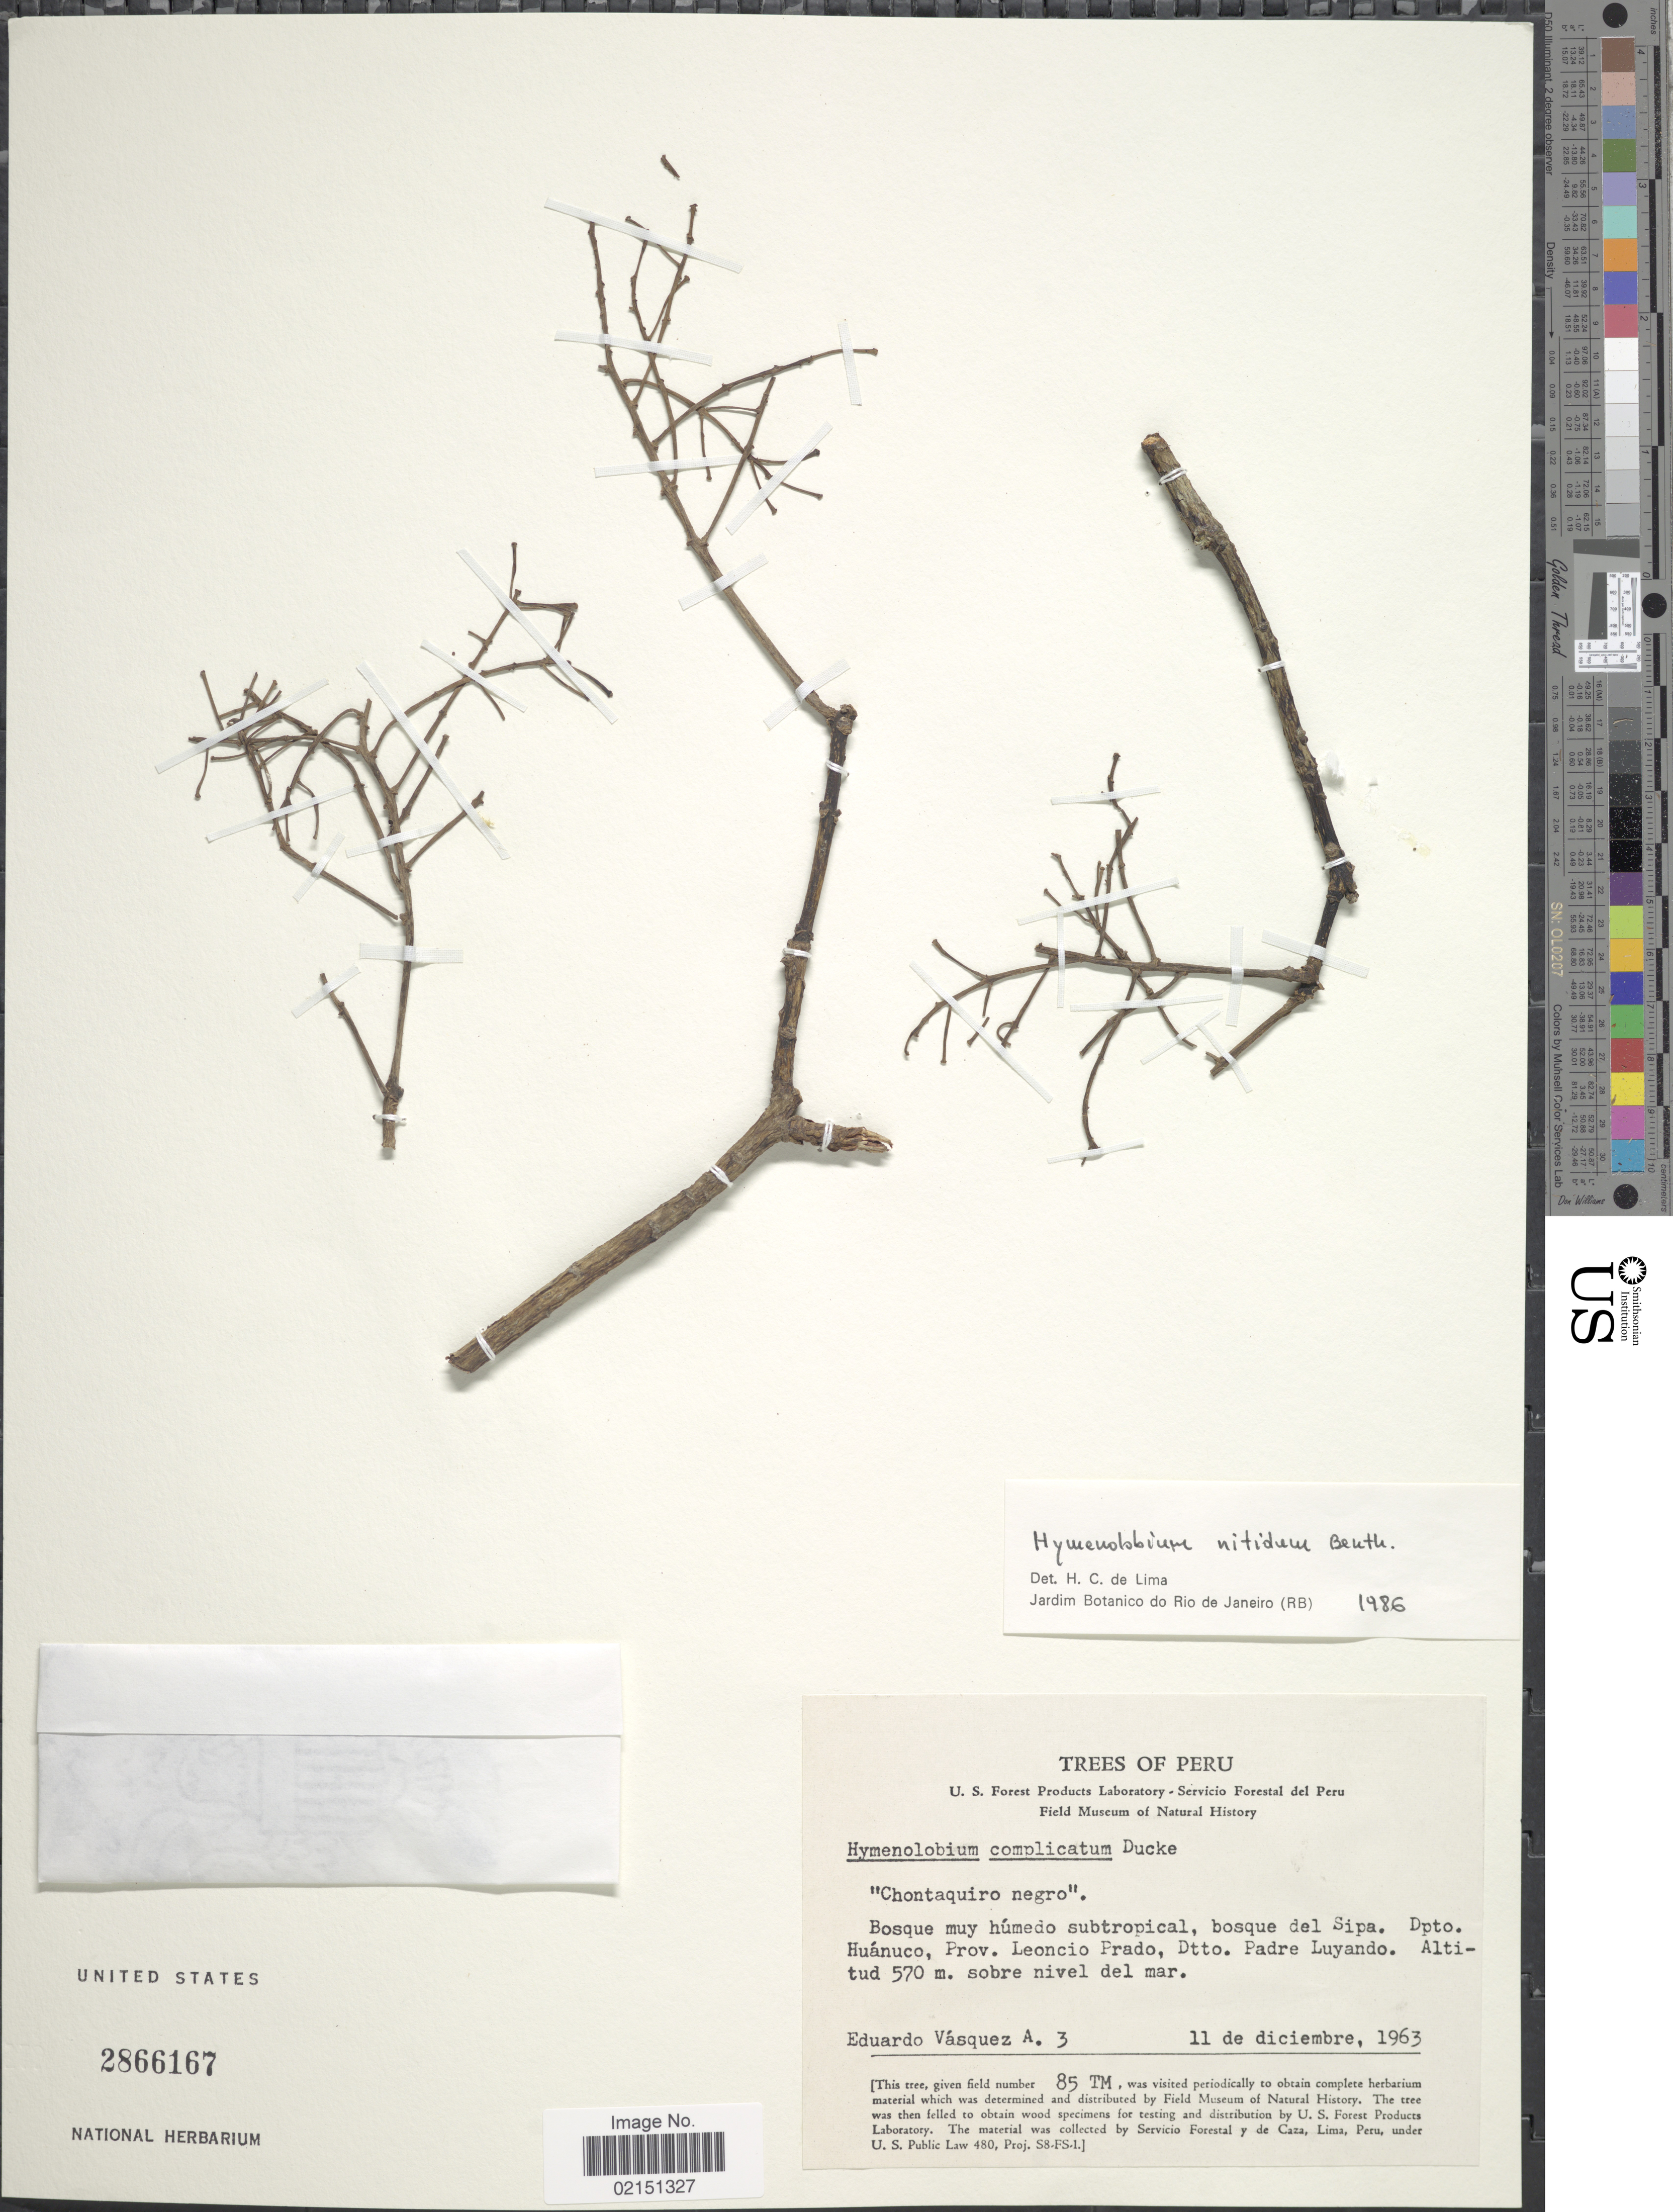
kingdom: Plantae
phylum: Tracheophyta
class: Magnoliopsida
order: Fabales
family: Fabaceae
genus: Hymenolobium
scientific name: Hymenolobium nitidum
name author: Benth.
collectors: E. Vasquez A.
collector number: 3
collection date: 1963-11-11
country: Peru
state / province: Huánuco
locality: Dpto. Huanuco, Prov. Leoncio Prado, Dtto. Padre Luyando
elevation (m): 570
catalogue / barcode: US 2866167